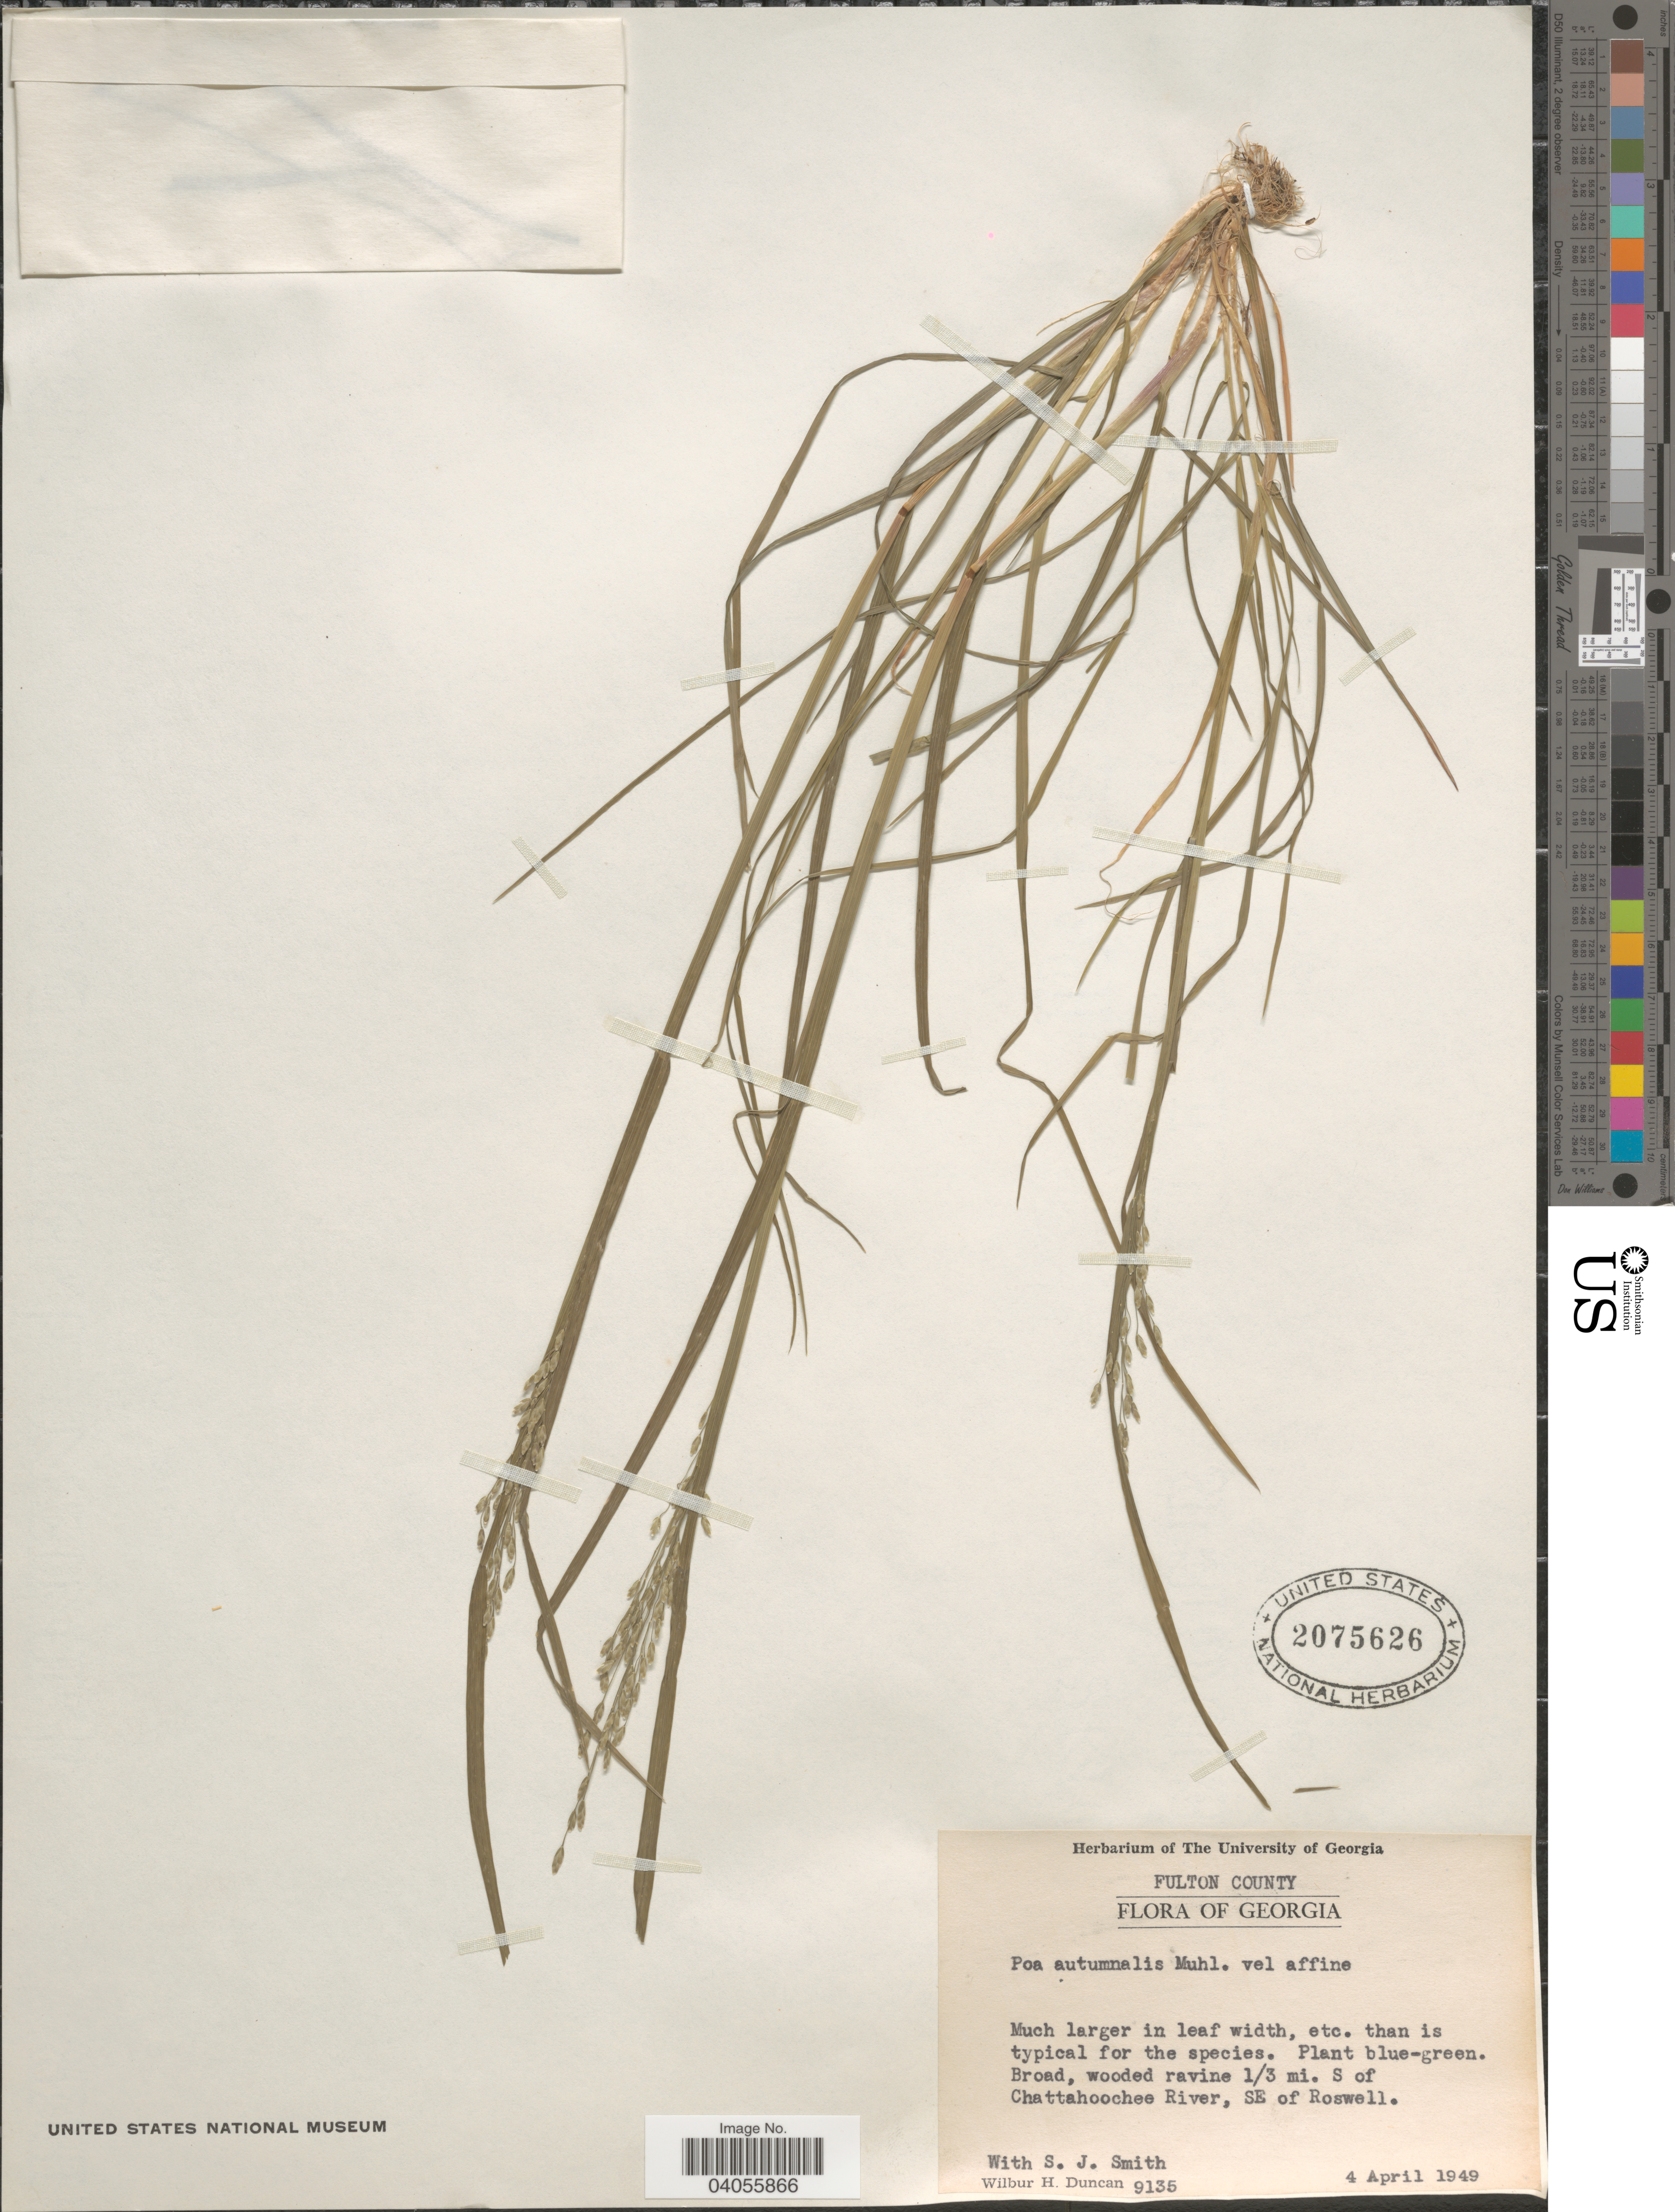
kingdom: Plantae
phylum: Tracheophyta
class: Liliopsida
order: Poales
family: Poaceae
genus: Poa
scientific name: Poa autumnalis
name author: Muhl. ex Elliott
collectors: W. H. Duncan & S. Smith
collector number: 9135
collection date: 1949-04-04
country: United States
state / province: Georgia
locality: Fulton County. Broad, wooded ravine ⅓ mi. S of Chattahoochee River, SE of Roswell.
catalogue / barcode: US 2075626